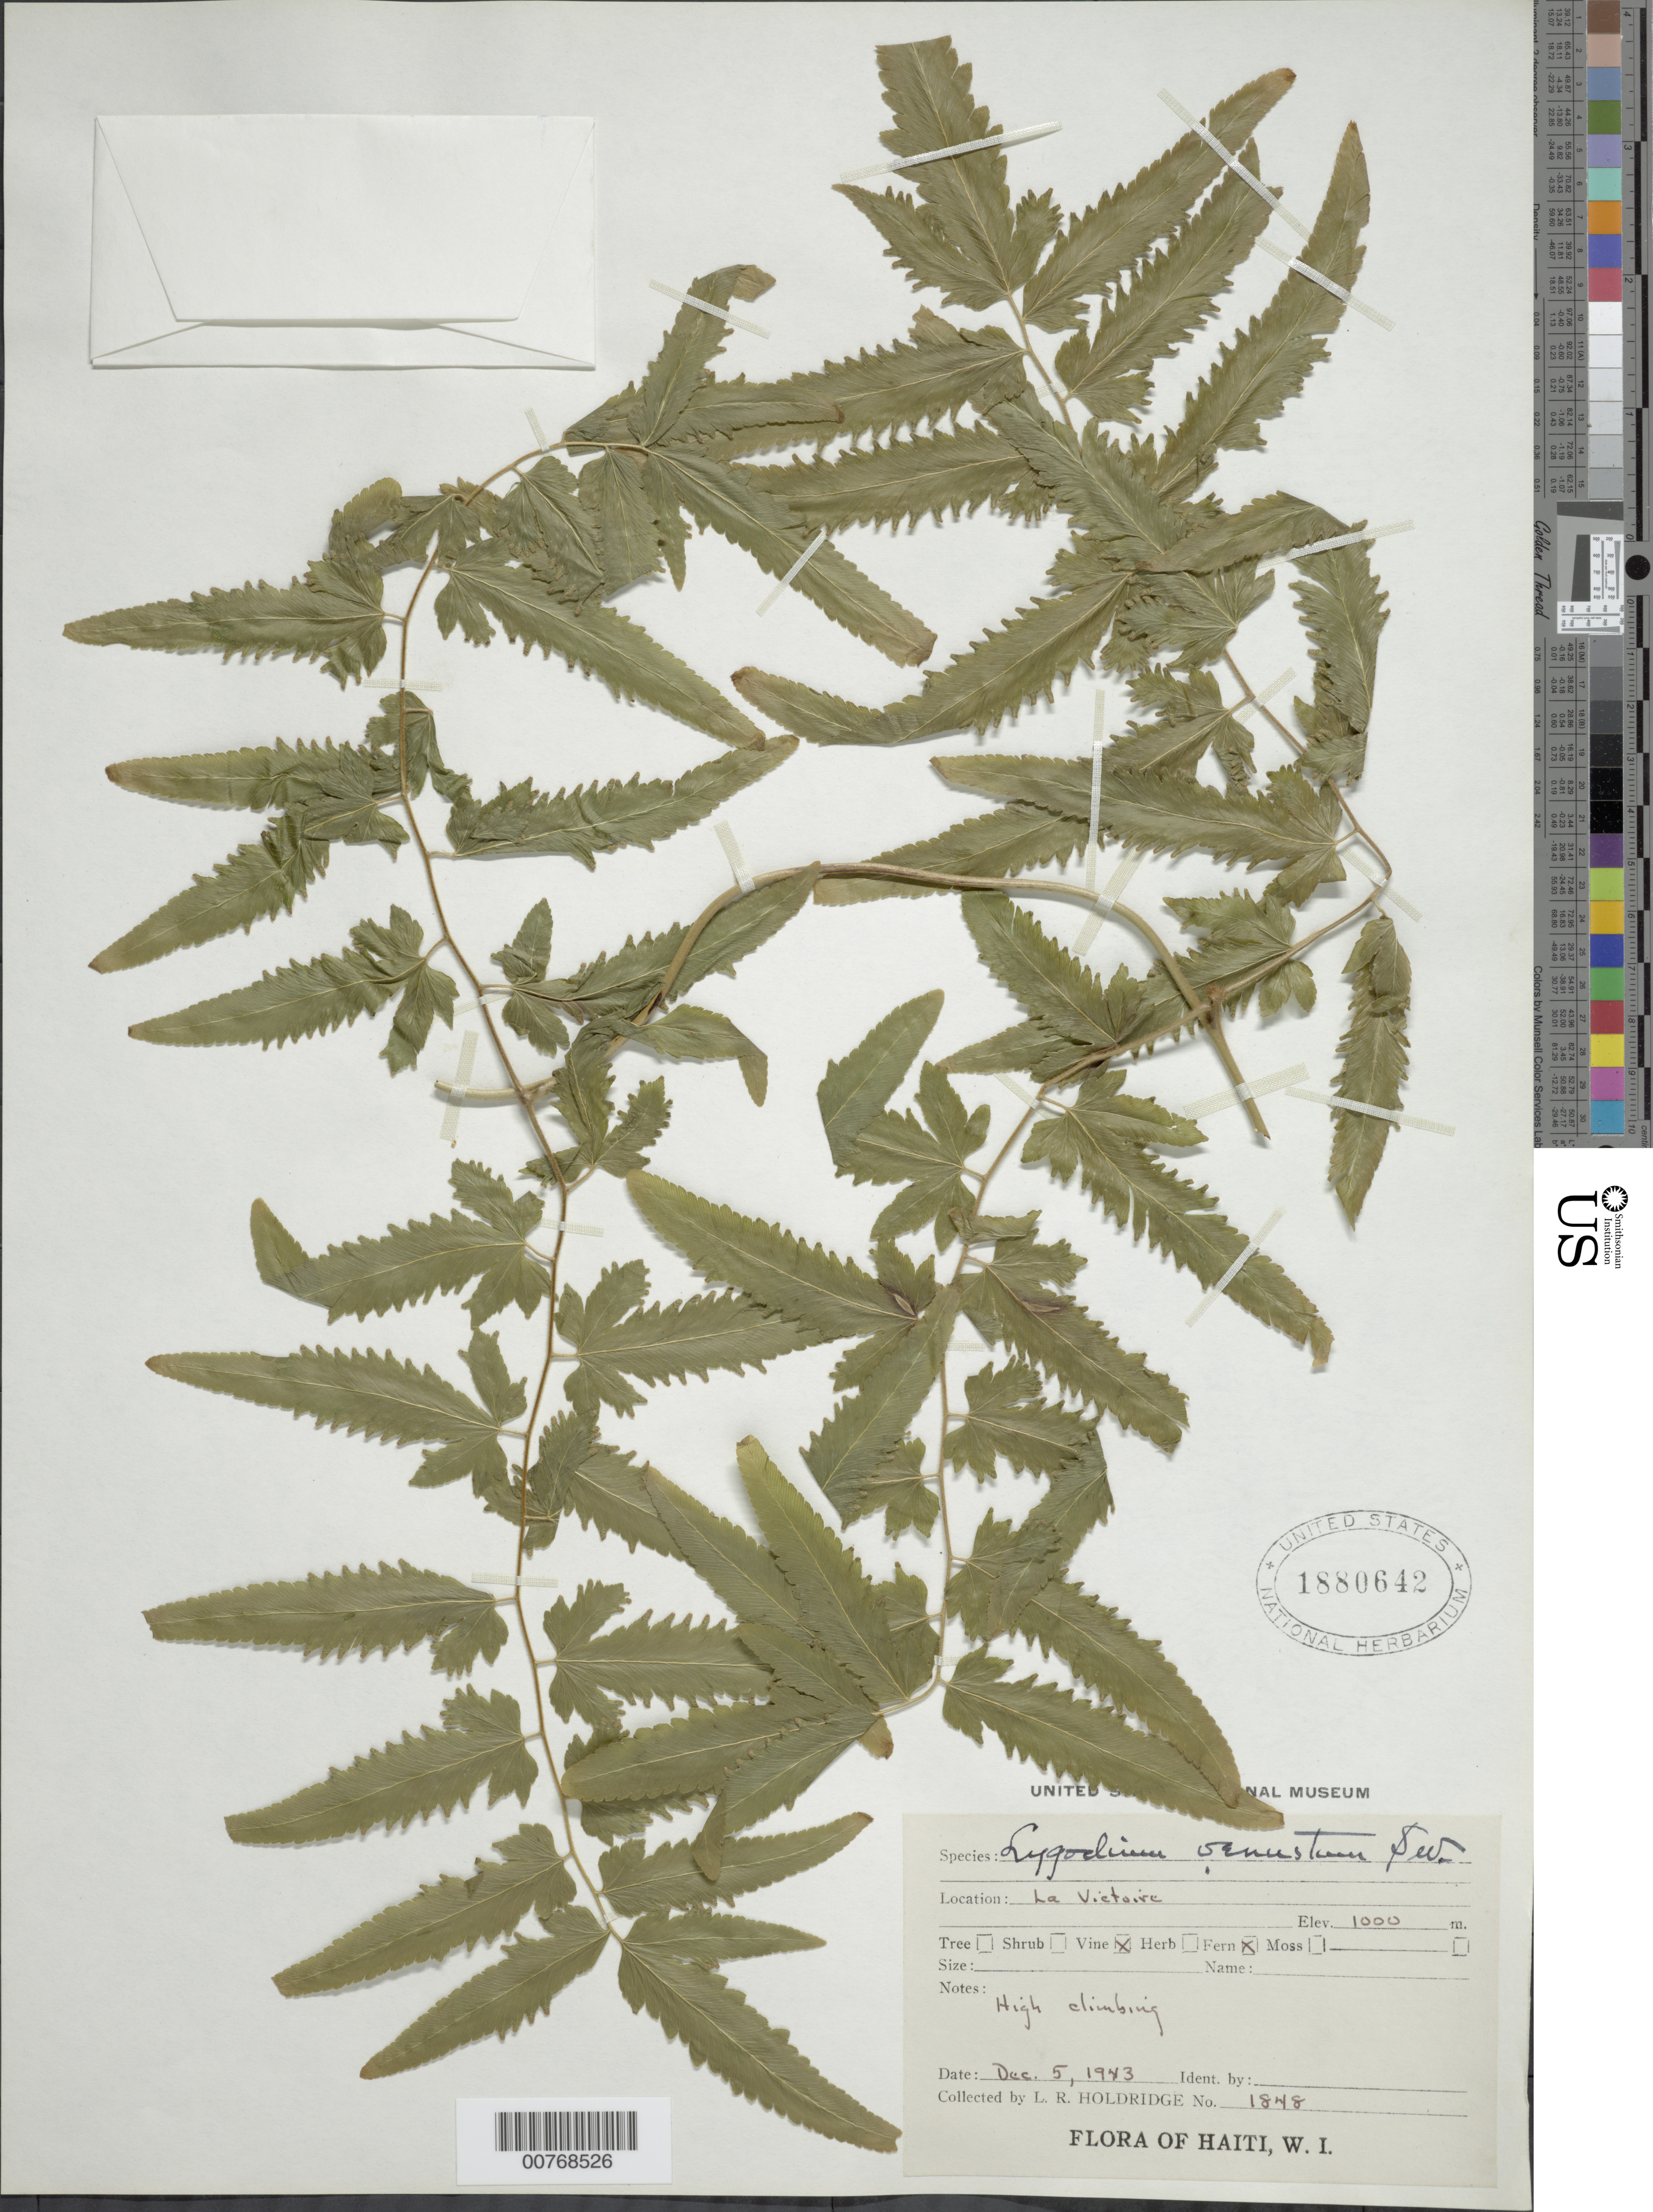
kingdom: Plantae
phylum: Tracheophyta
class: Polypodiopsida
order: Schizaeales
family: Lygodiaceae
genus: Lygodium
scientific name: Lygodium venustum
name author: Sw.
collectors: L. Holdridge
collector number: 1848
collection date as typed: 05 Dec 1943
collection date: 1943-12-05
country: Haiti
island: Hispaniola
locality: La Victoire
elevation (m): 1000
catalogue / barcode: US 1880642